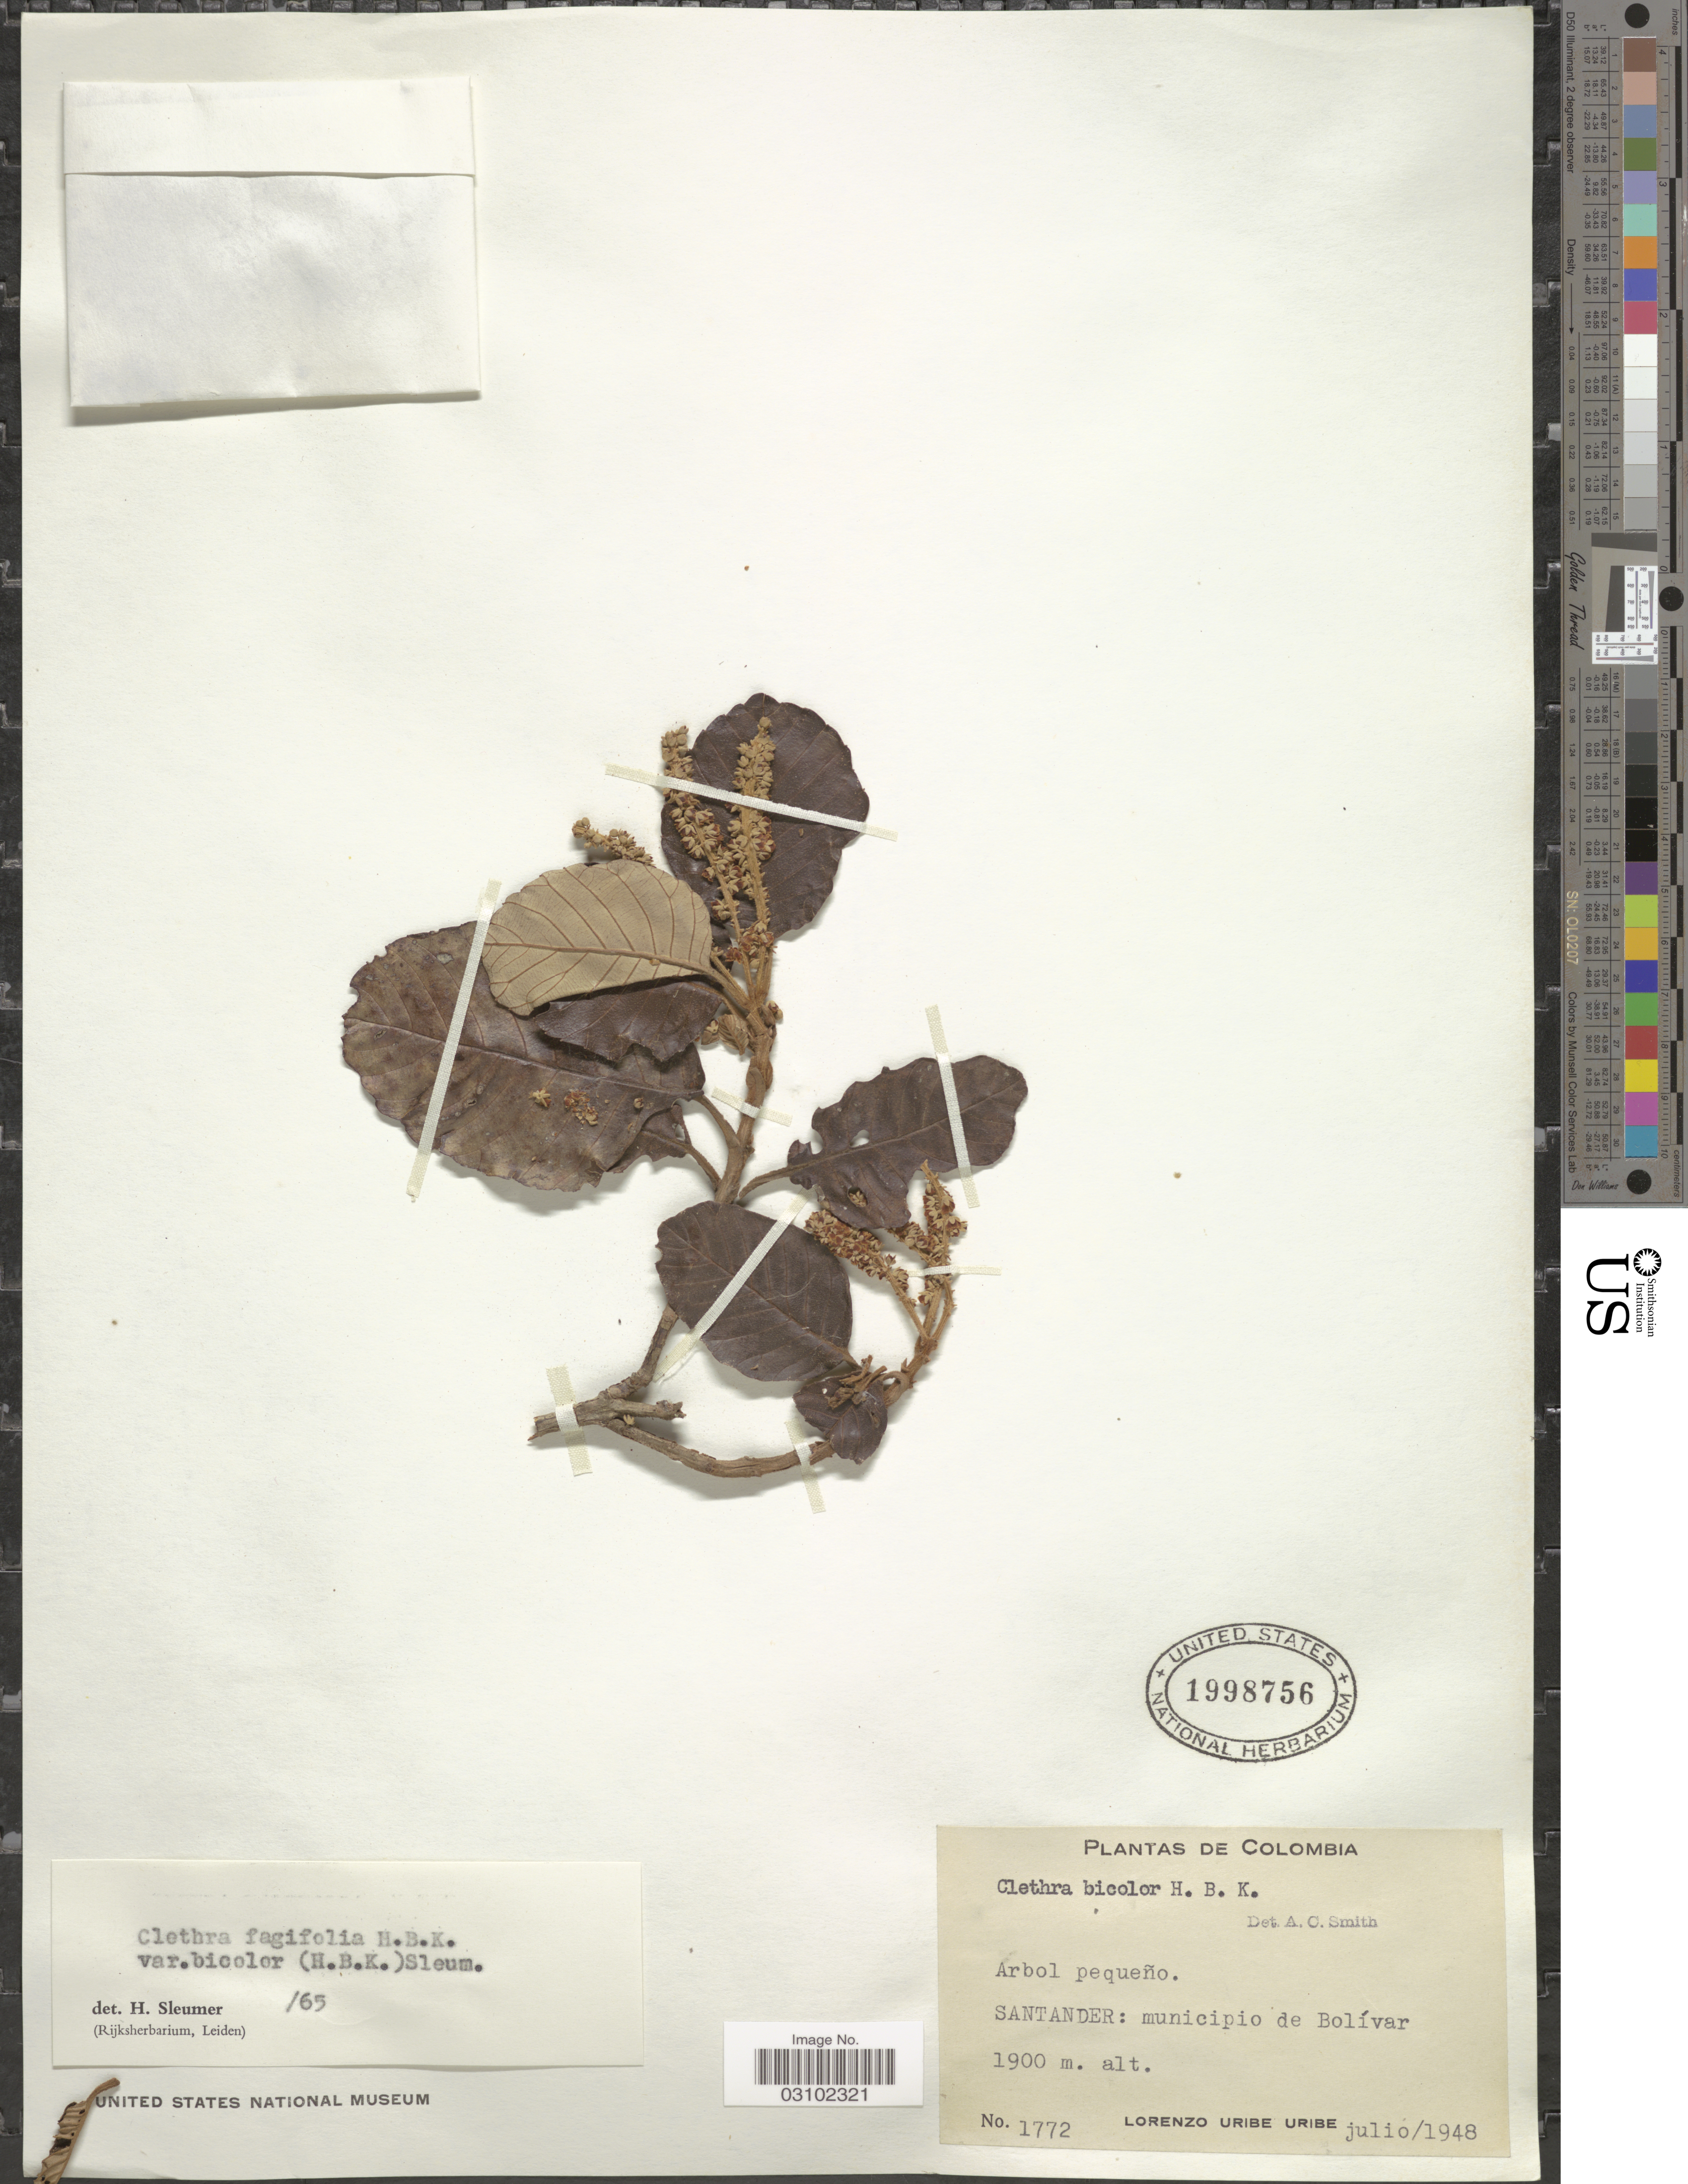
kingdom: Plantae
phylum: Tracheophyta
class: Magnoliopsida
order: Ericales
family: Clethraceae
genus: Clethra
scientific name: Clethra fagifolia var. bicolor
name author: Kunth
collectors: L. Uribe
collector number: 1772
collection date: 1948-07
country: Colombia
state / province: Santander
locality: Municipio de Bolívar.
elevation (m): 1900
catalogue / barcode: US 1998756